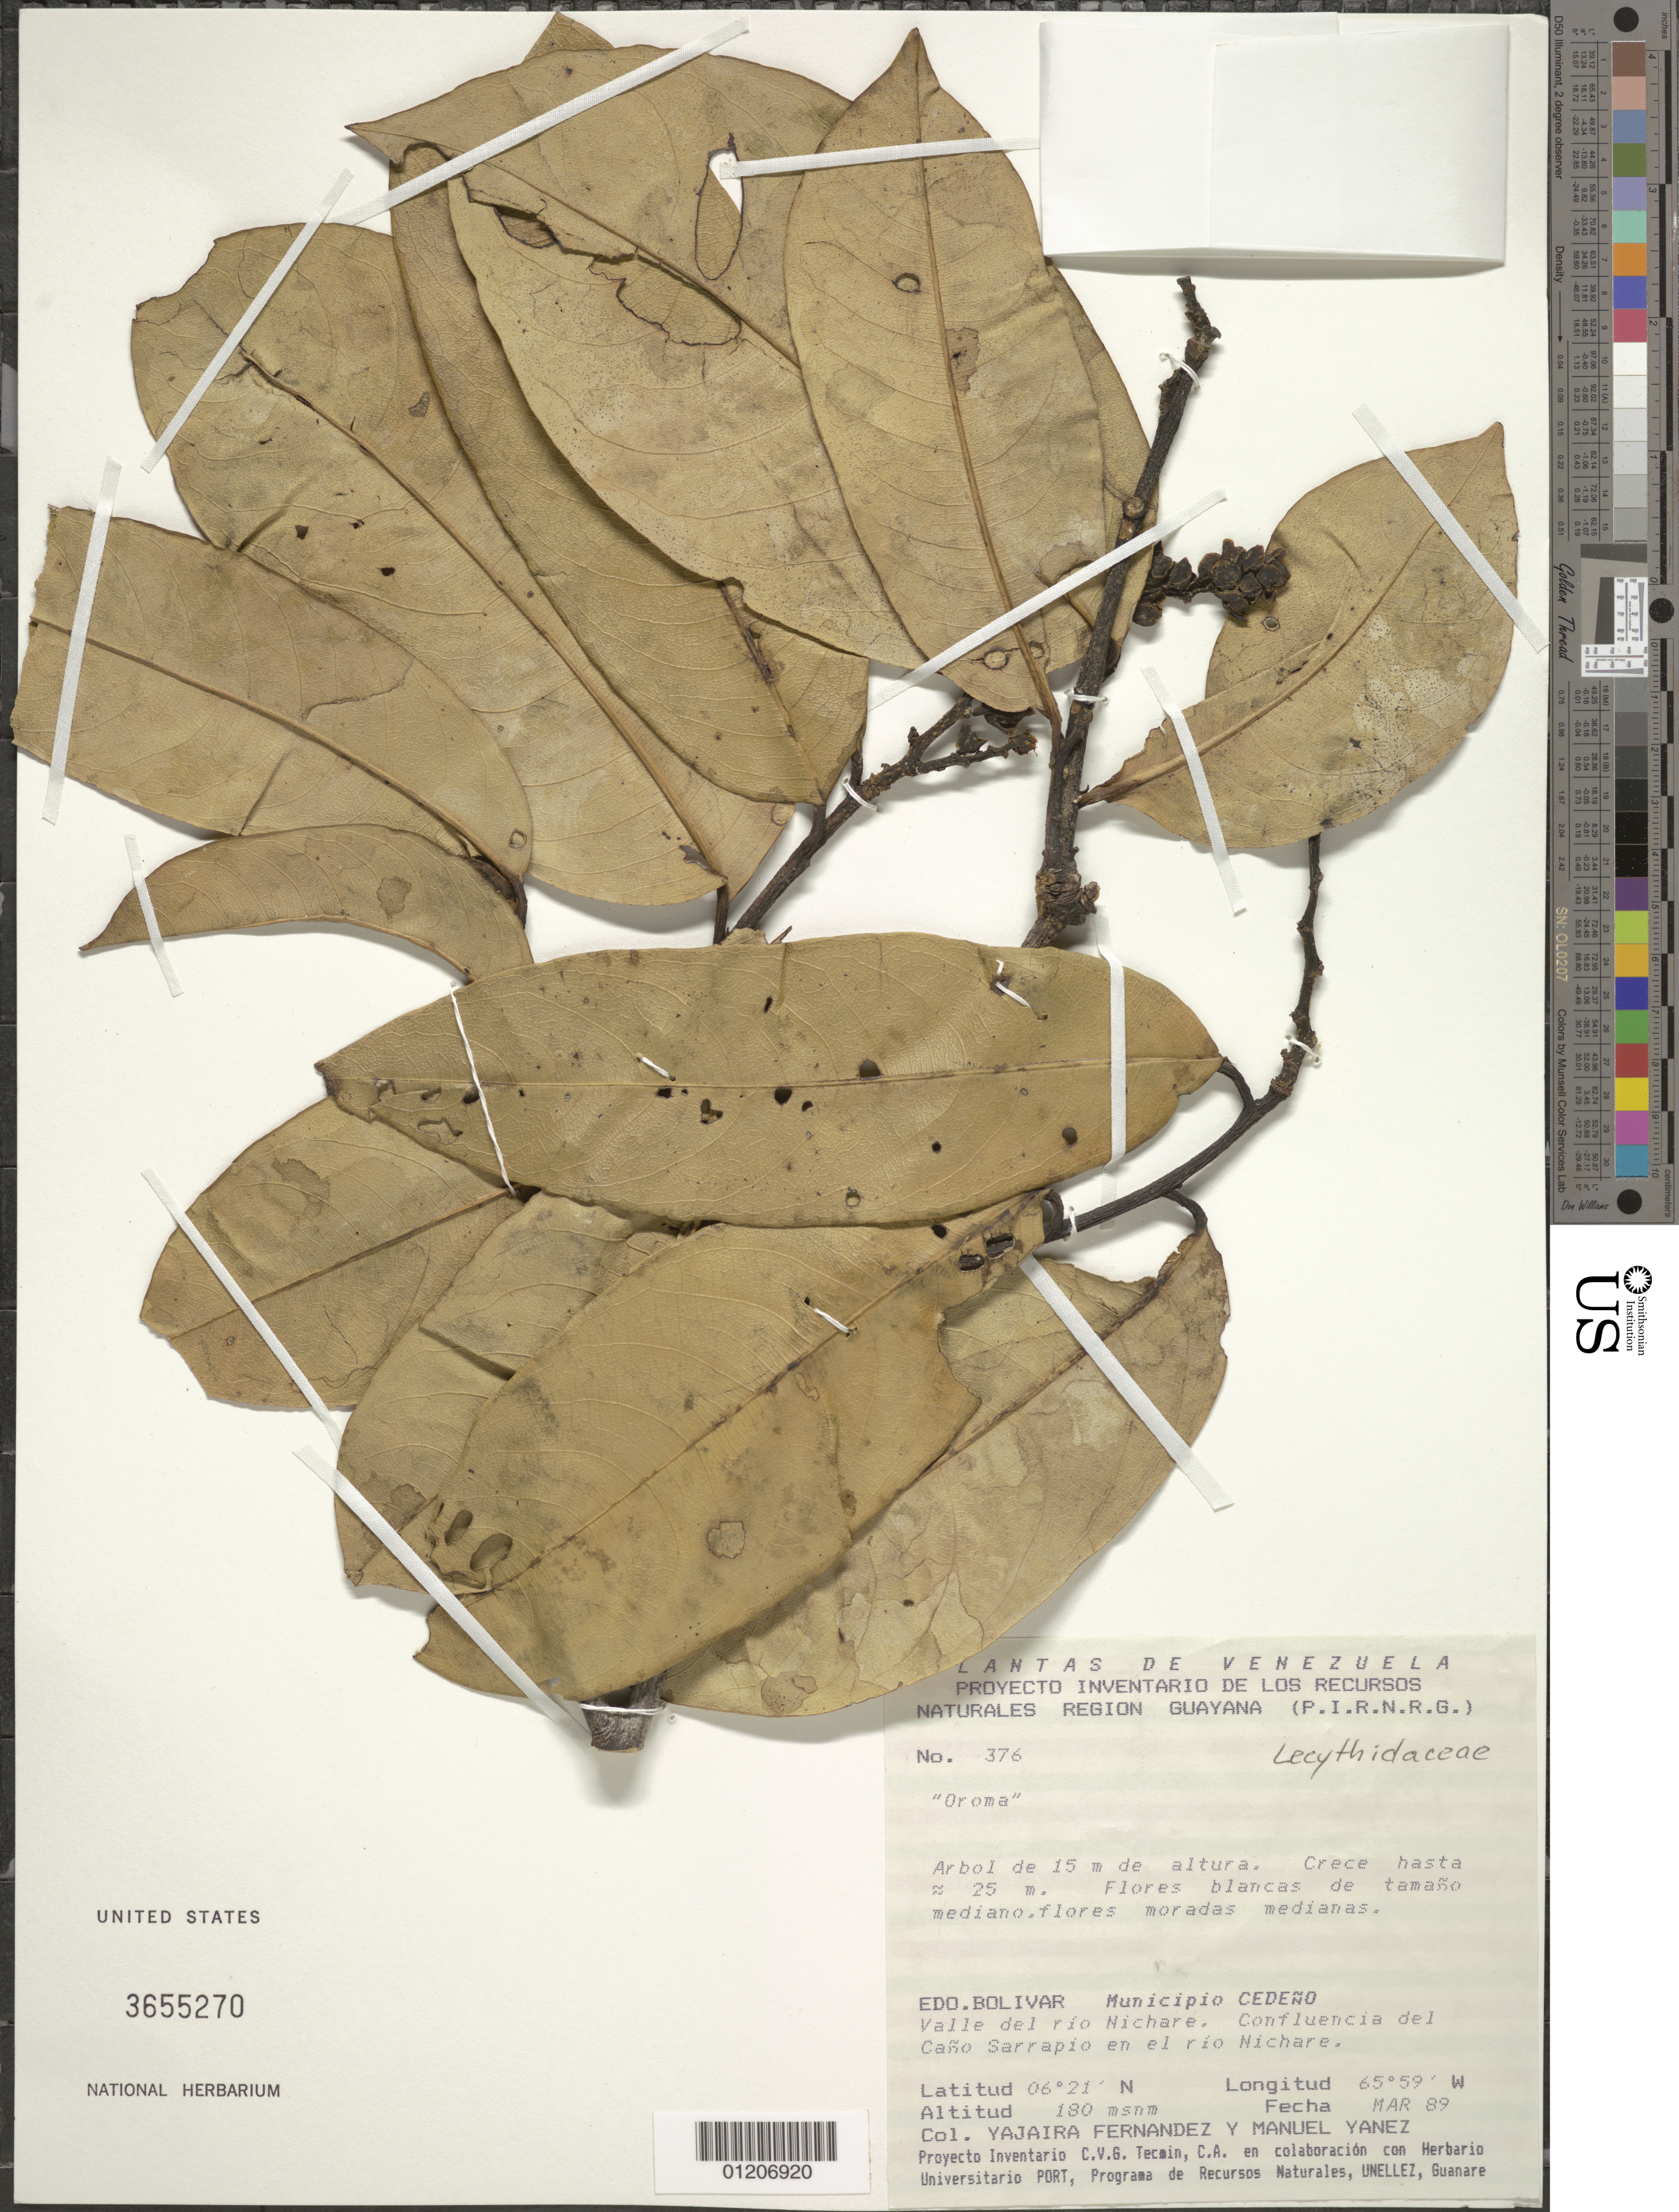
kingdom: Plantae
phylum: Tracheophyta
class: Magnoliopsida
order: Fabales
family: Fabaceae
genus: Bauhinia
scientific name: Bauhinia sp.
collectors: Y. Fernandez & M. Yanez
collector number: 376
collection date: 1989-03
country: Venezuela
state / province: Bolívar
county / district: Cedeño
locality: Valle del rio Nichare. Confluencia del Cano Sarrapio en el rio Nichare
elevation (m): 180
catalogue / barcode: US 3655270